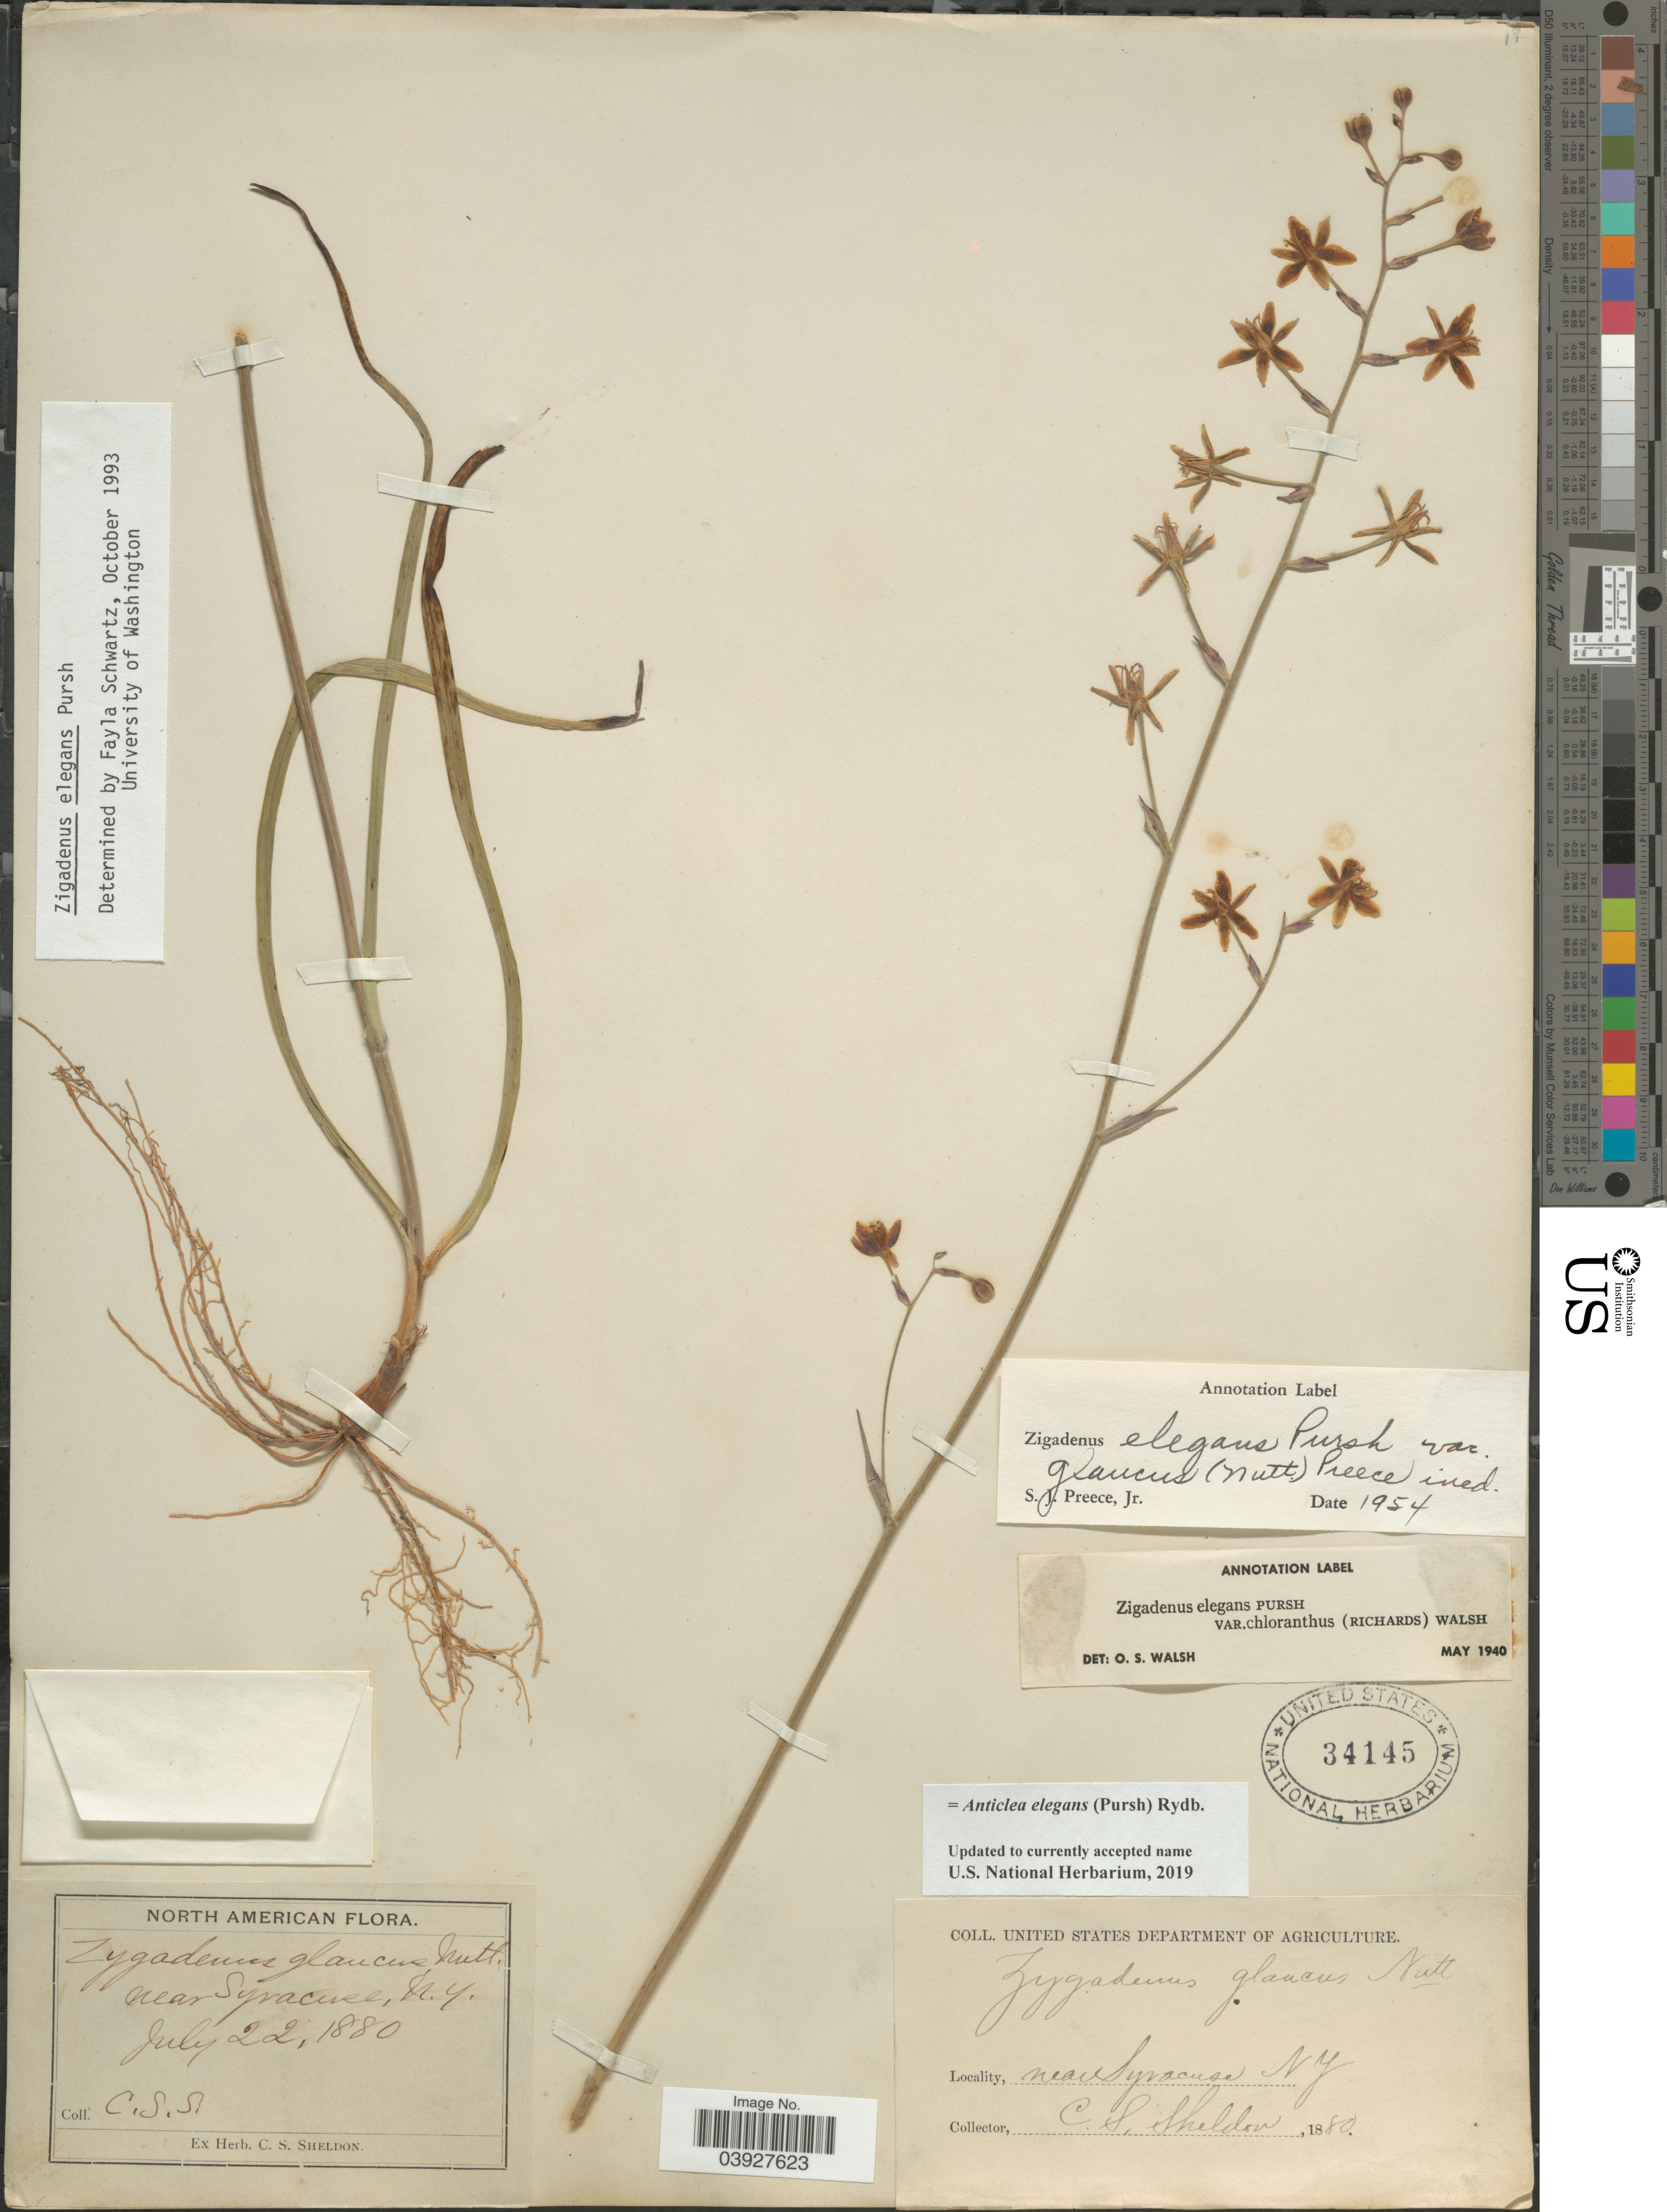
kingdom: Plantae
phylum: Tracheophyta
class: Liliopsida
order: Liliales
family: Melanthiaceae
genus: Anticlea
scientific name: Anticlea elegans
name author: (Pursh) Rydb.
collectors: C. S. Sheldon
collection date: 1880-07-22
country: United States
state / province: New York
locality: Near Syracuse.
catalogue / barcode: US 34145